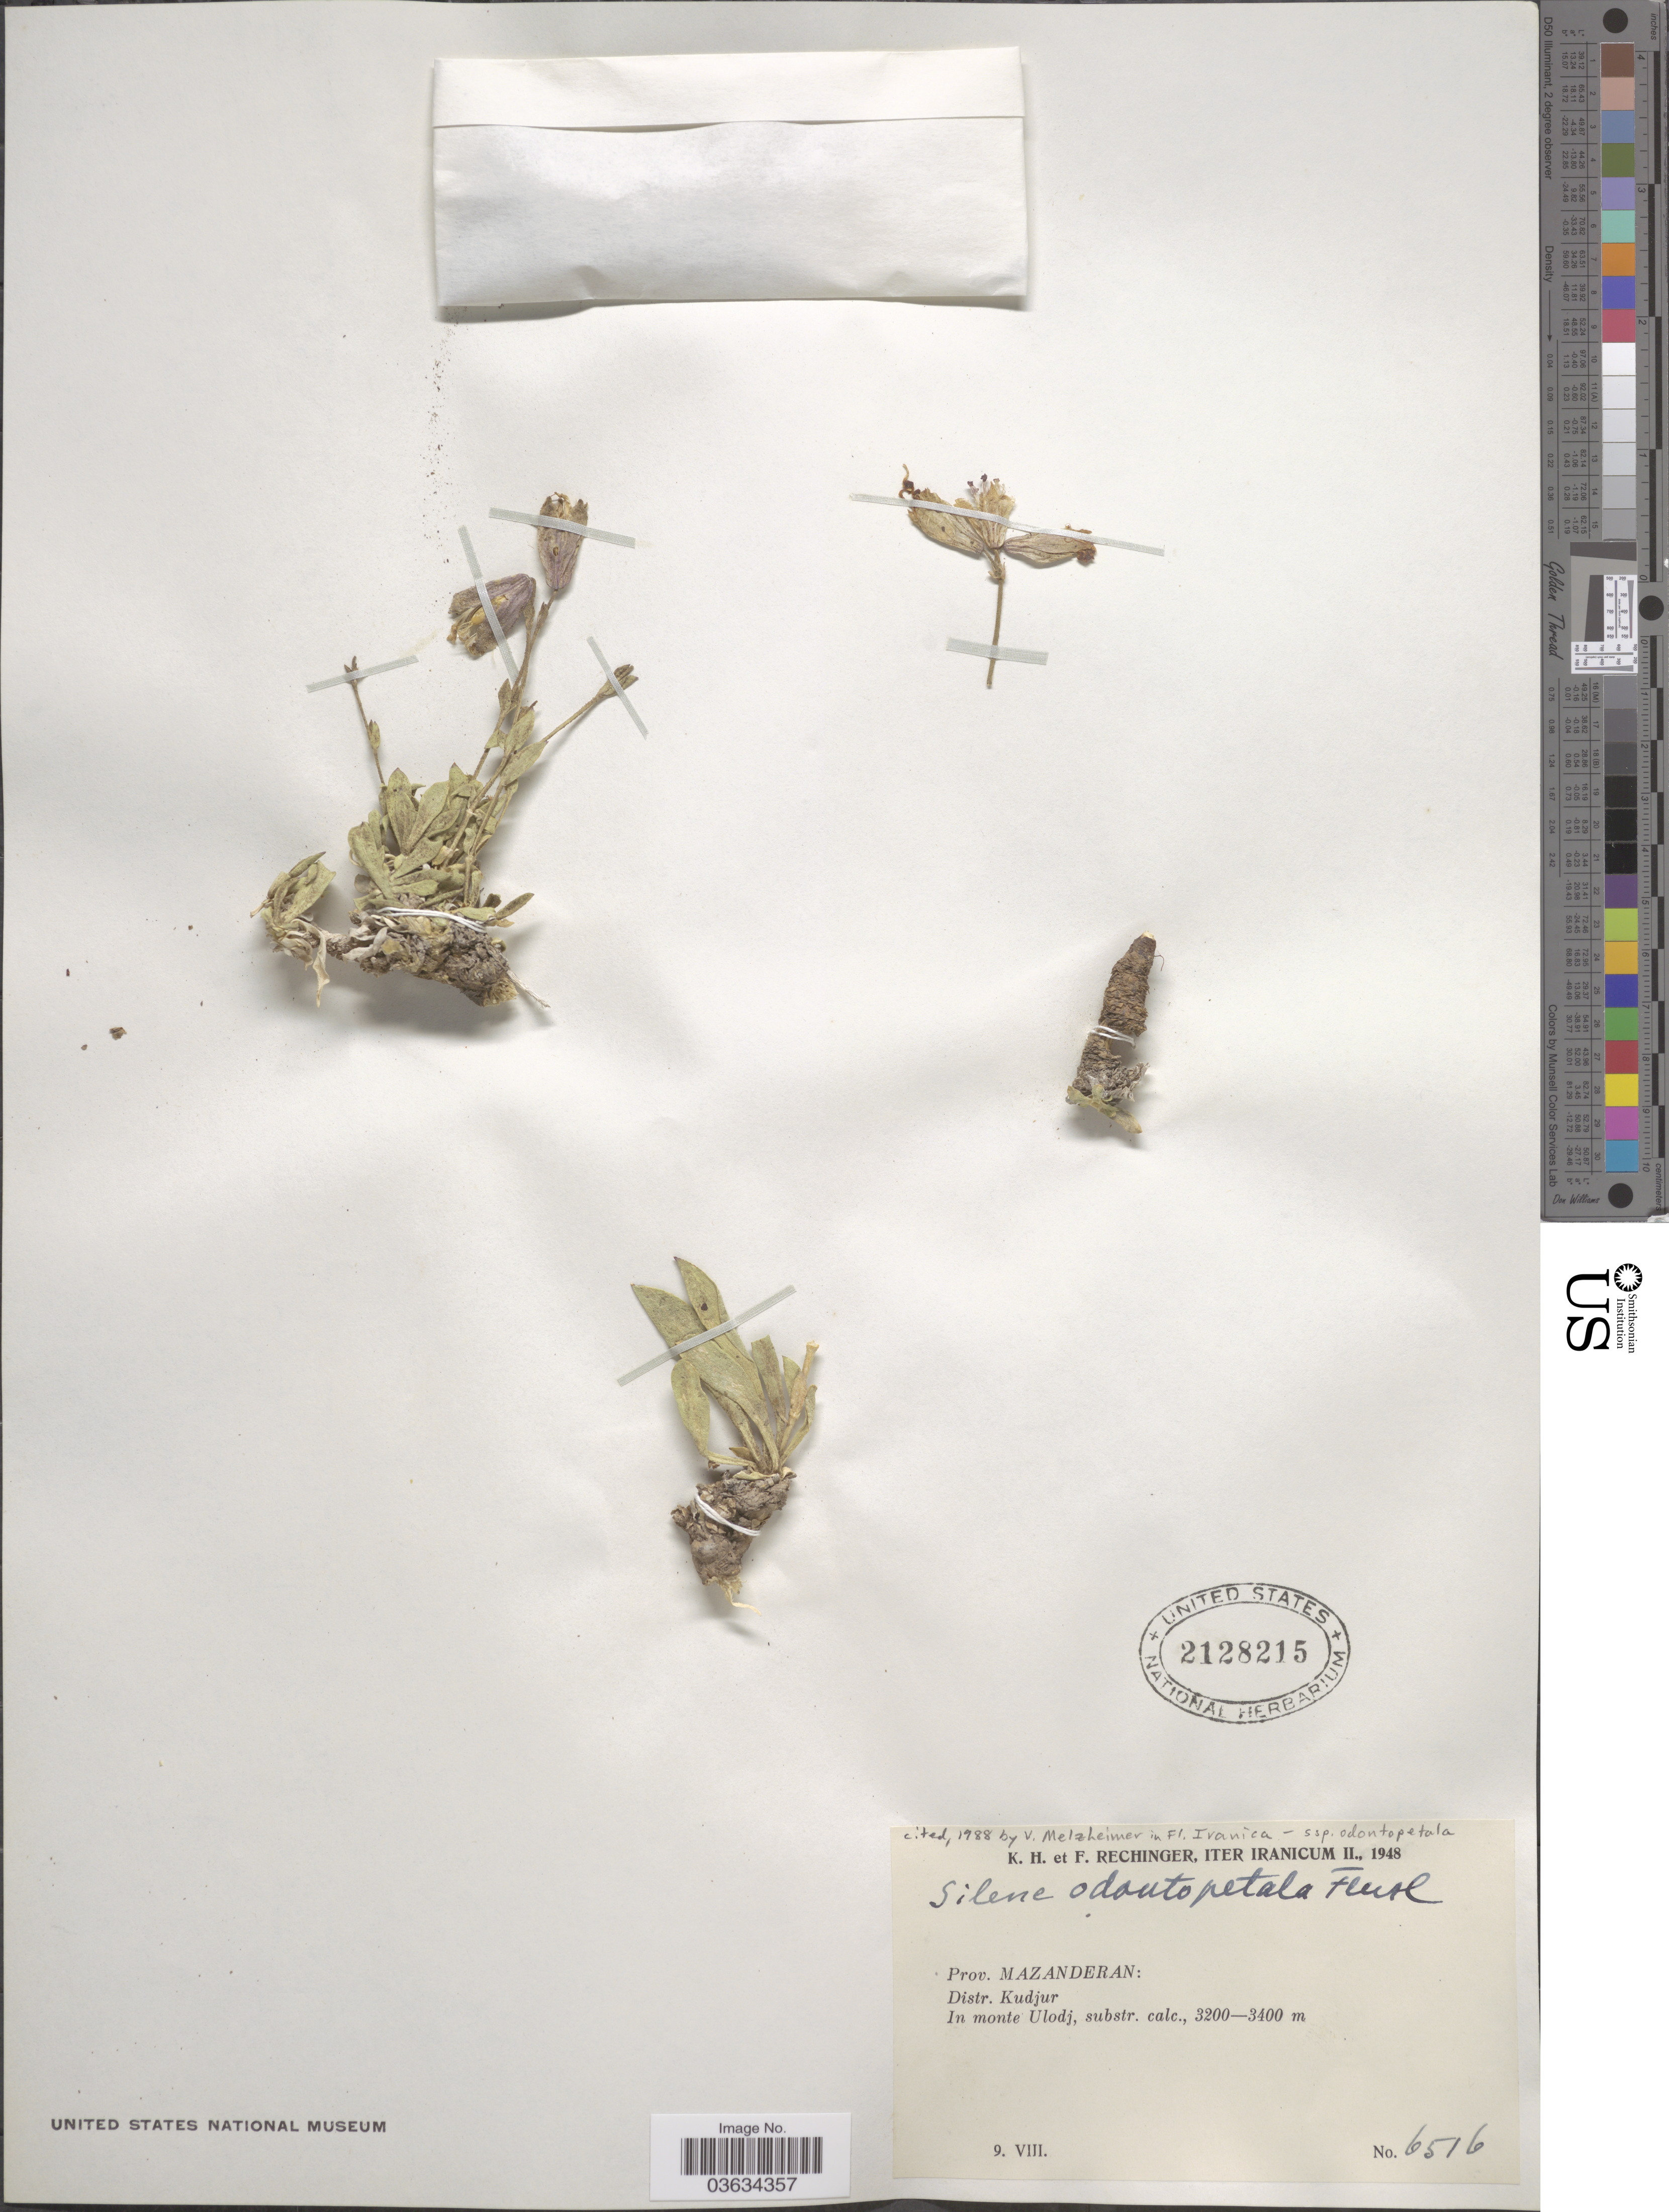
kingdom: Plantae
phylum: Tracheophyta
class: Magnoliopsida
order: Caryophyllales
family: Caryophyllaceae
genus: Silene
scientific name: Silene odontopetala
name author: Fenzl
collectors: K. H. Rechinger & F. Rechinger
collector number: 6516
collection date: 1948-08-09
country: Iran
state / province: Mazandaran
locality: Iter Iranicum. Prov. Mazanderan: Distr. Kudjur. In monte Ulodj.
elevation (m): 3200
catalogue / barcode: US 2128215